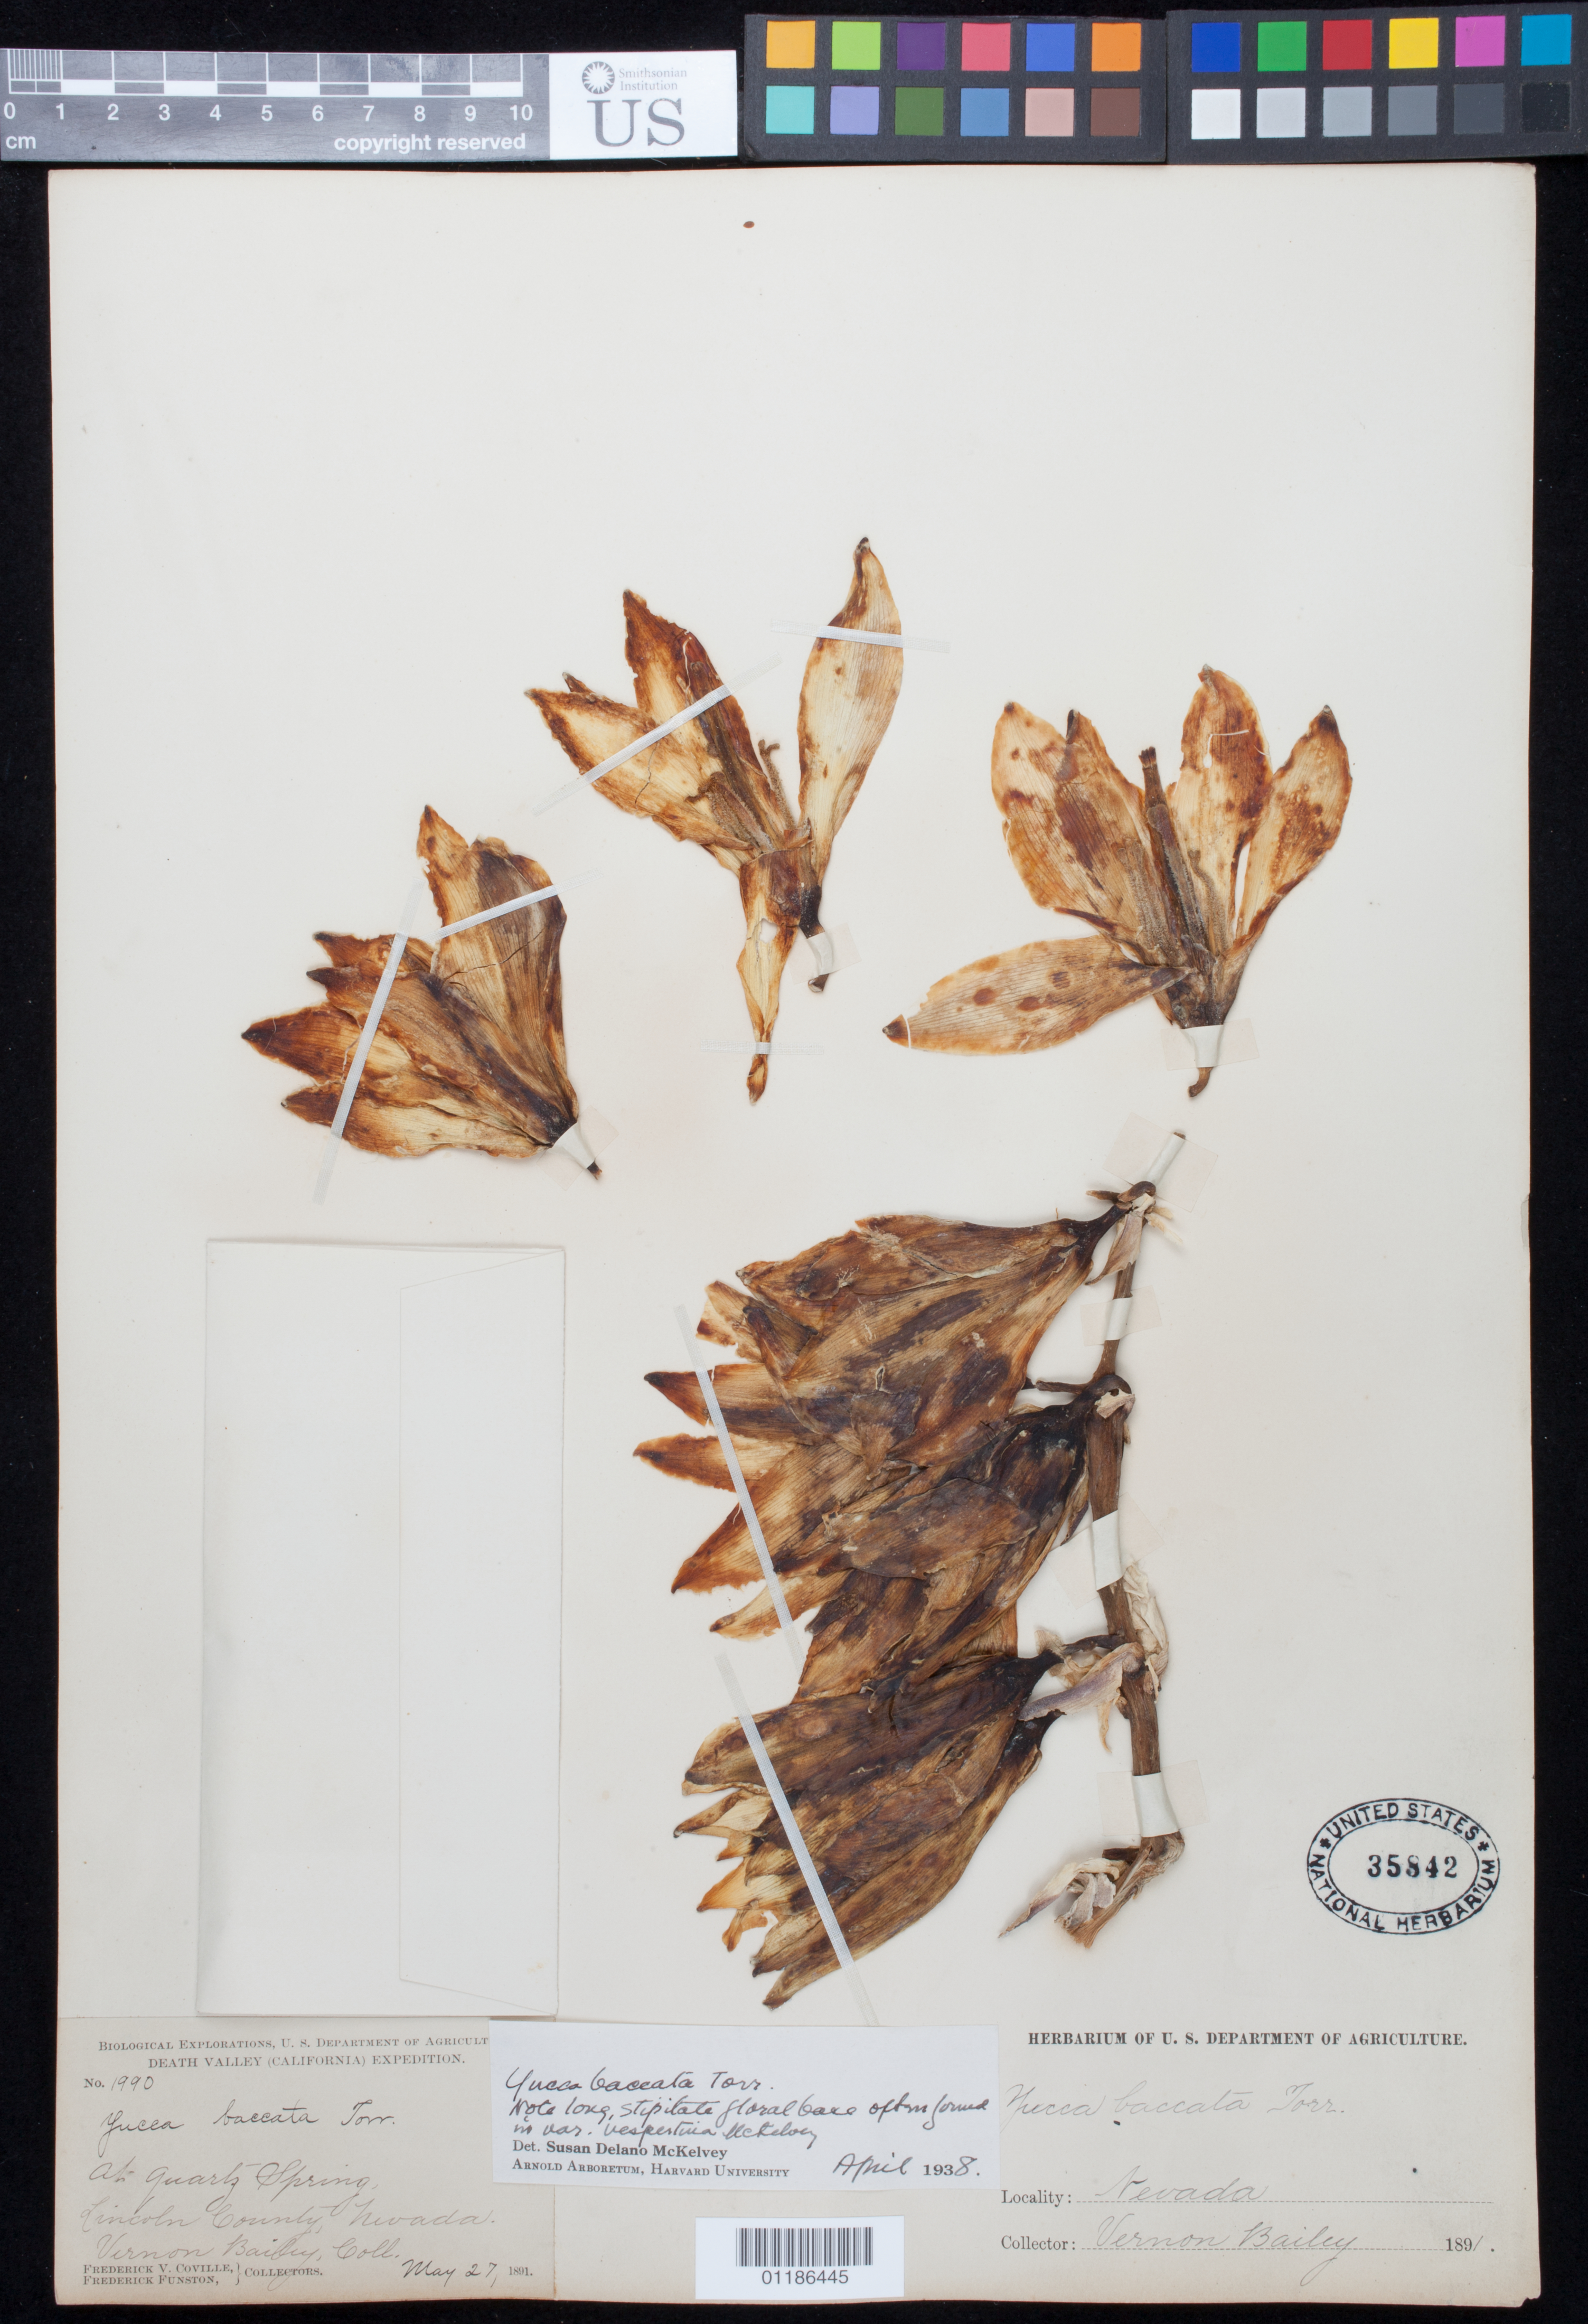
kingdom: Plantae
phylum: Tracheophyta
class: Liliopsida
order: Asparagales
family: Asparagaceae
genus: Yucca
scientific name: Yucca baccata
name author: Torr.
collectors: V. O. Bailey, F. V. Coville & F. Funston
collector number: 1990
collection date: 1891-05-27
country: United States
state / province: Nevada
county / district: Lincoln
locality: At Quartz Spring.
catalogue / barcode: US 35842